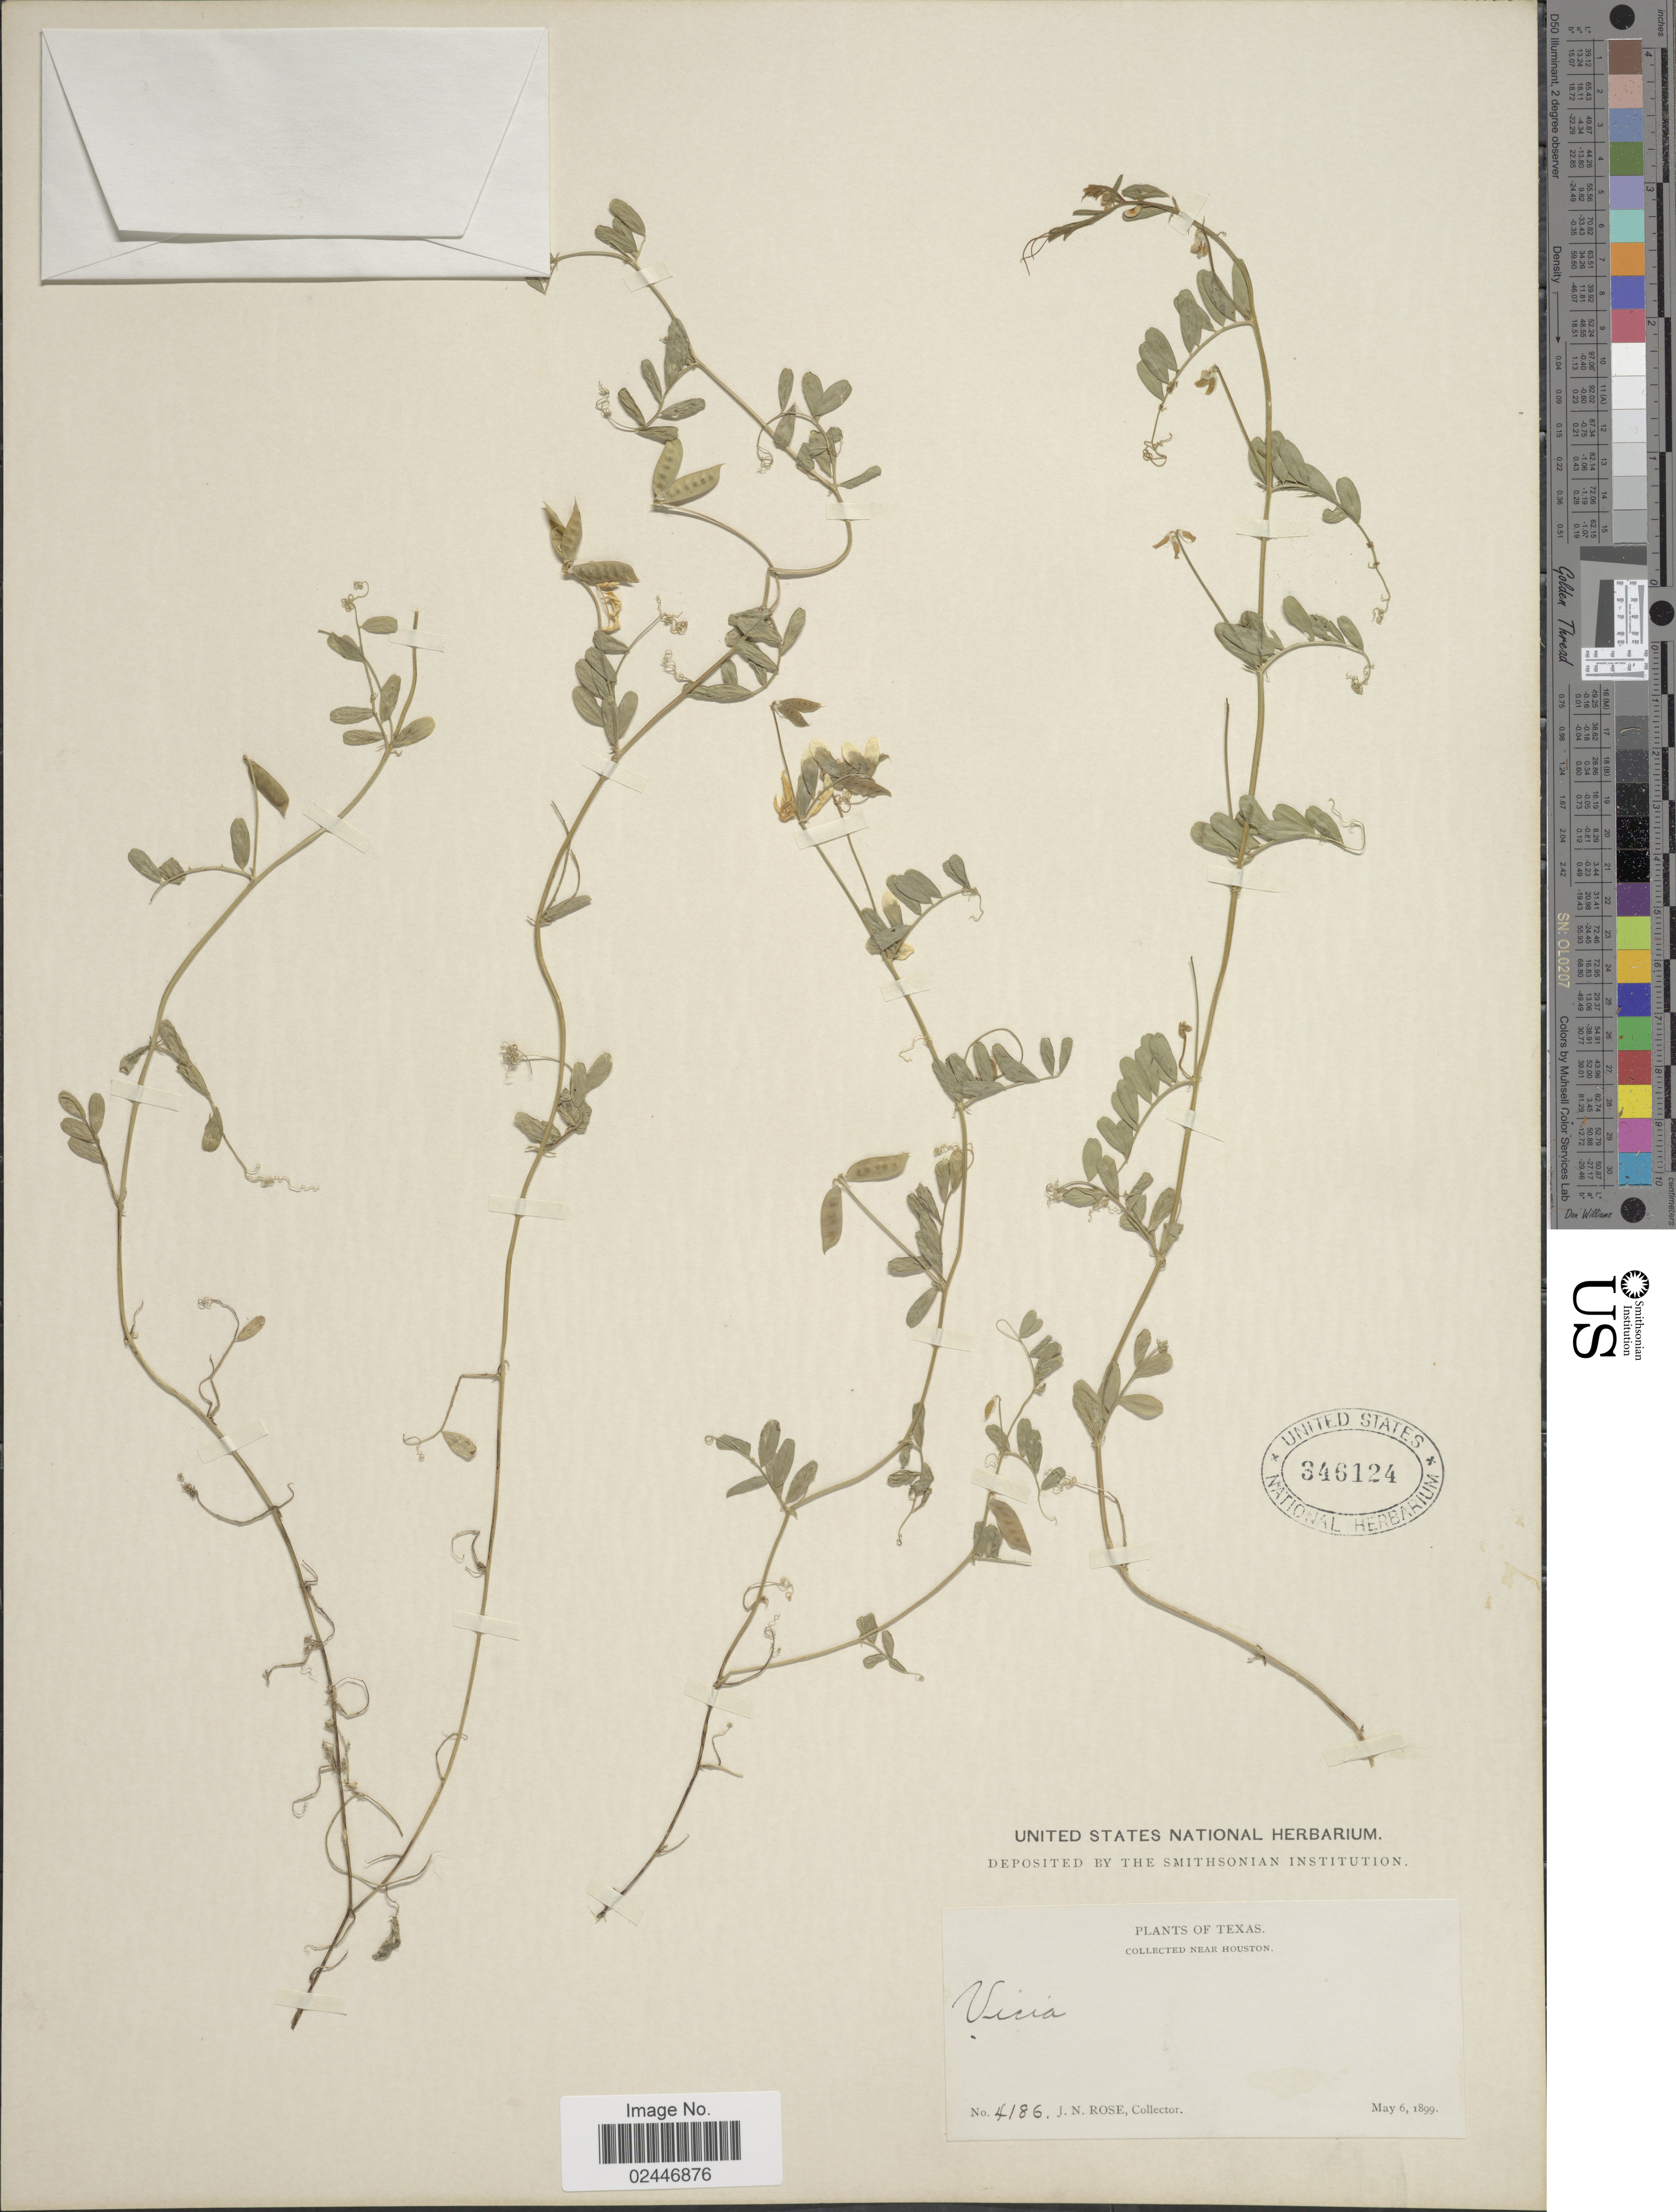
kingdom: Plantae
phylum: Tracheophyta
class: Magnoliopsida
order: Fabales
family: Fabaceae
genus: Vicia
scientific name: Vicia sp.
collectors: J. N. Rose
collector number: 4186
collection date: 1899-05-06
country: United States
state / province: Texas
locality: Near Houston.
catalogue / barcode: US 346124